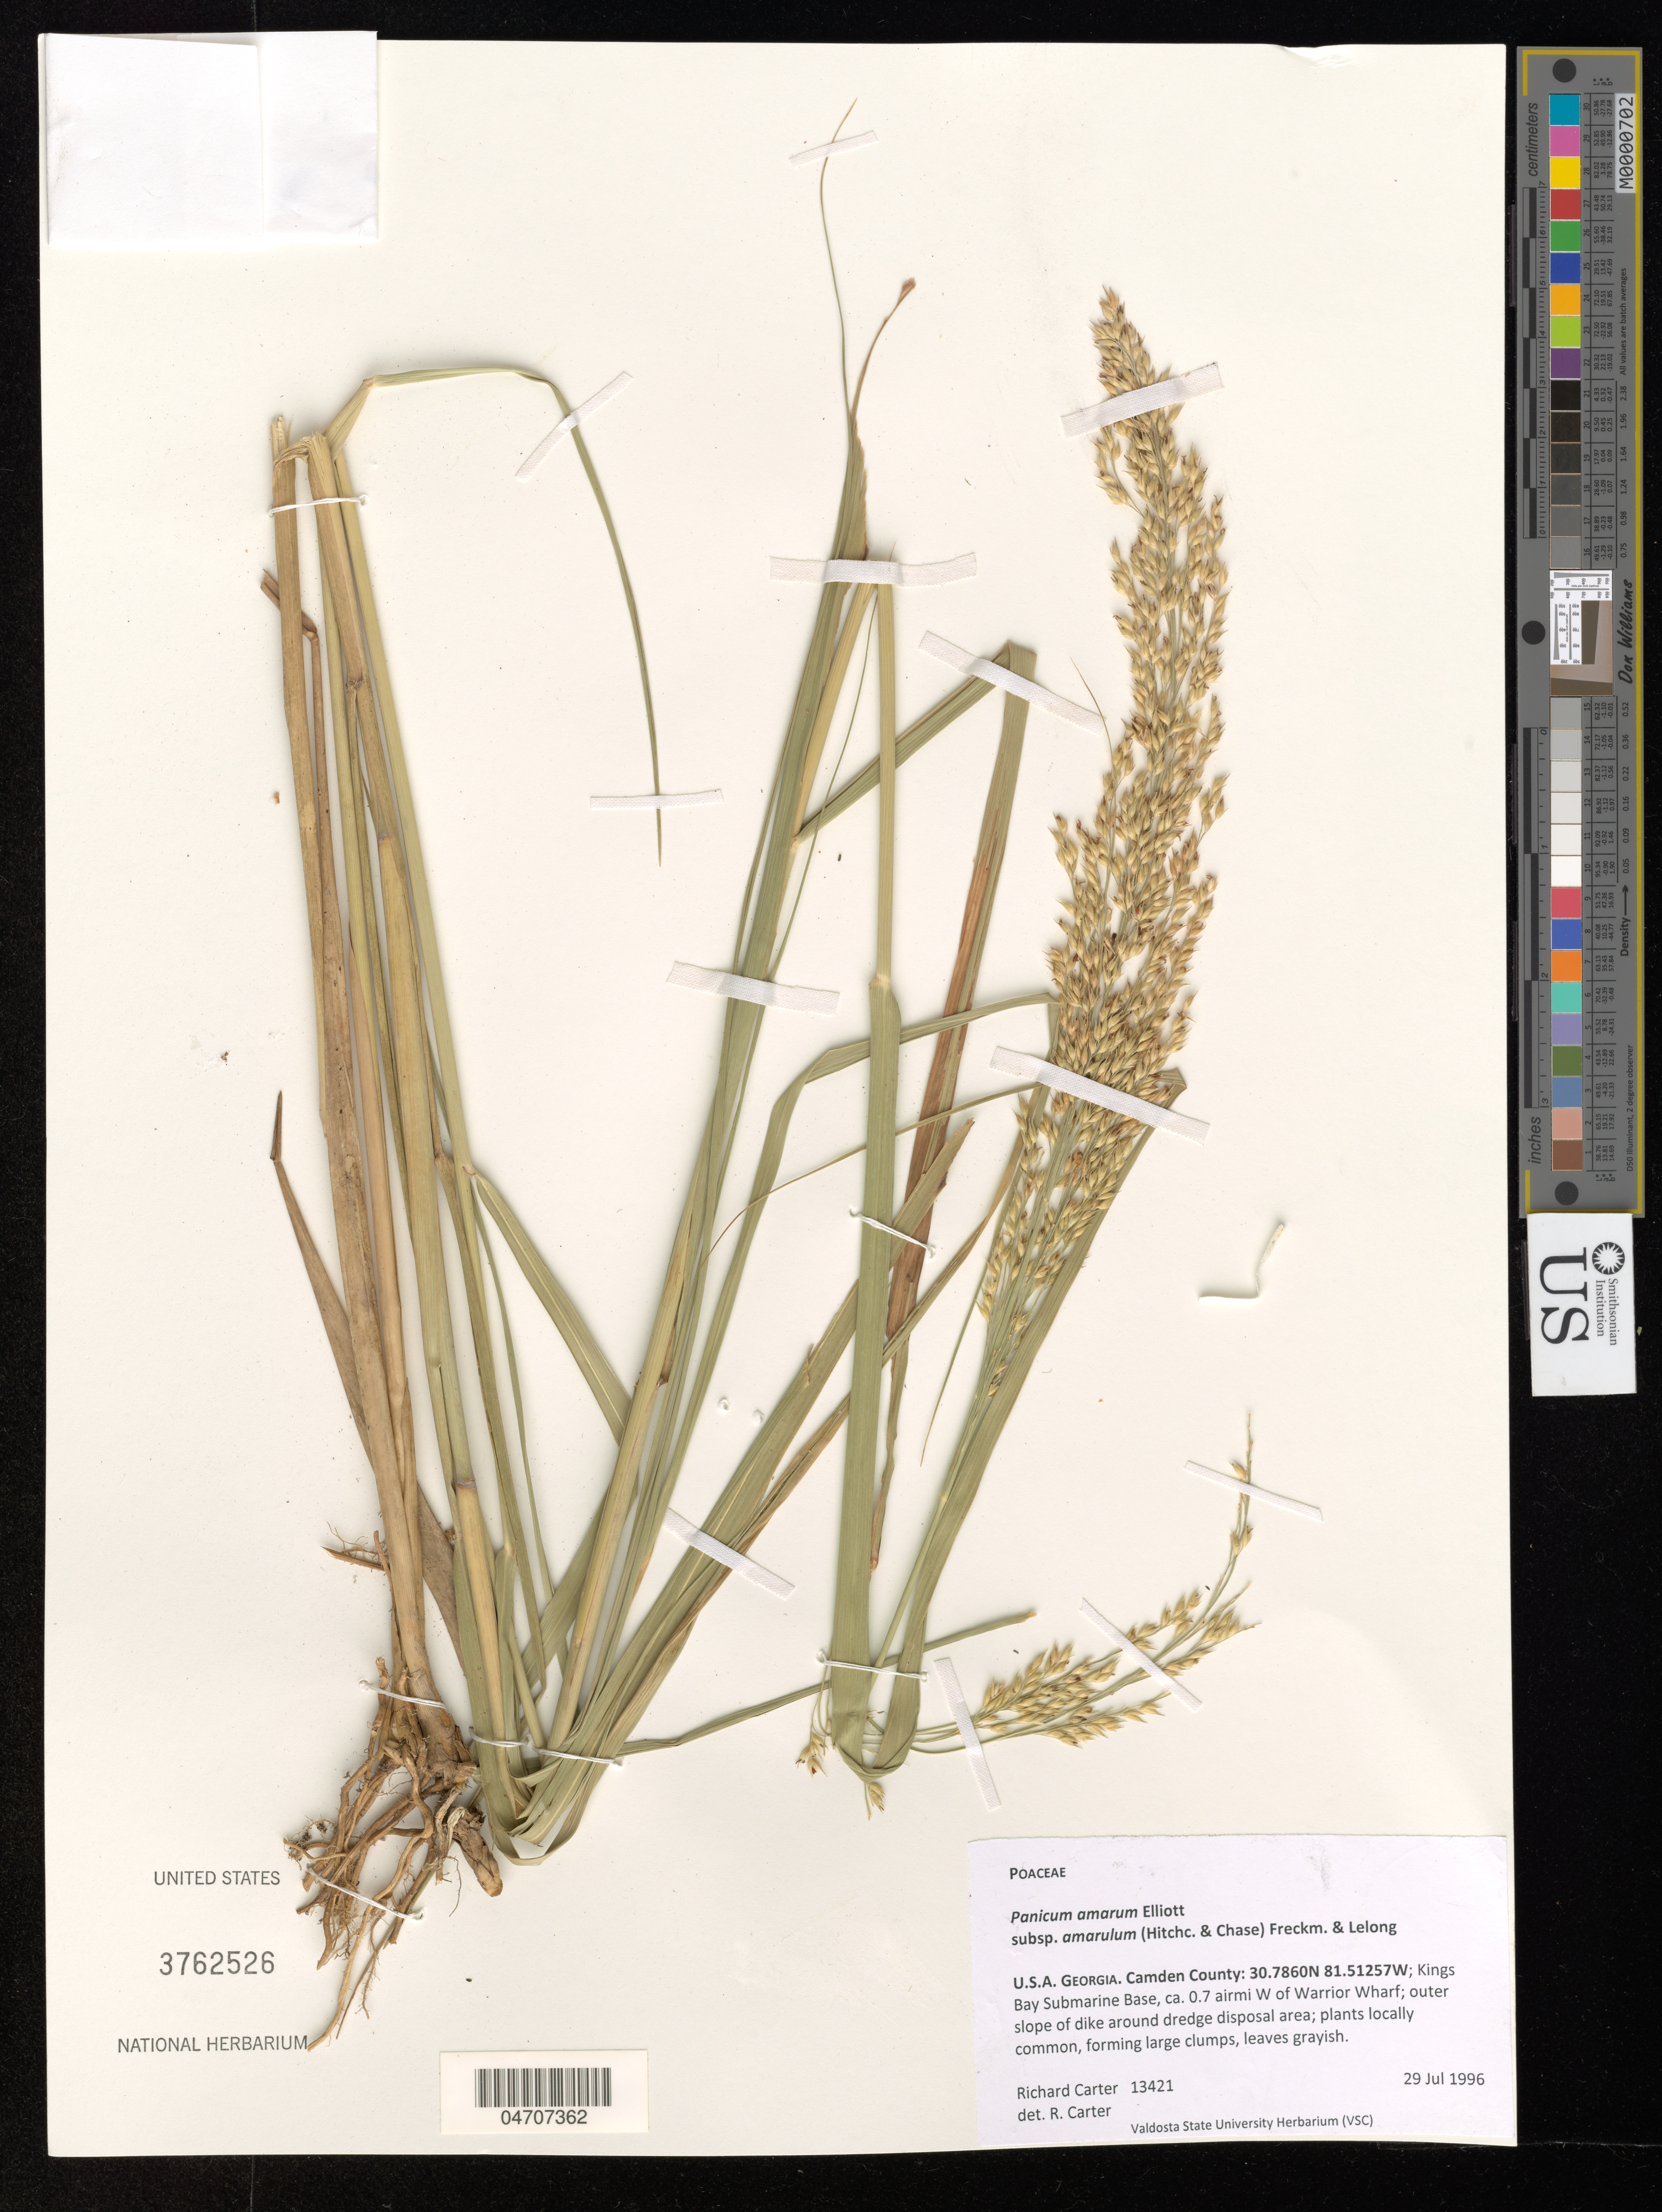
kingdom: Plantae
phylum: Tracheophyta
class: Liliopsida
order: Poales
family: Poaceae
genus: Panicum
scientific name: Panicum amarum subsp. amarum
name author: Elliott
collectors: R. Carter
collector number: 13421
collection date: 1996-07-29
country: United States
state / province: Georgia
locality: Camden County: Kings Bay Submarine Base, ca. 0.7 airmi W of Warrior Wharf; outer slope of dike around dredge disposal area.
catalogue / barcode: US 3762526